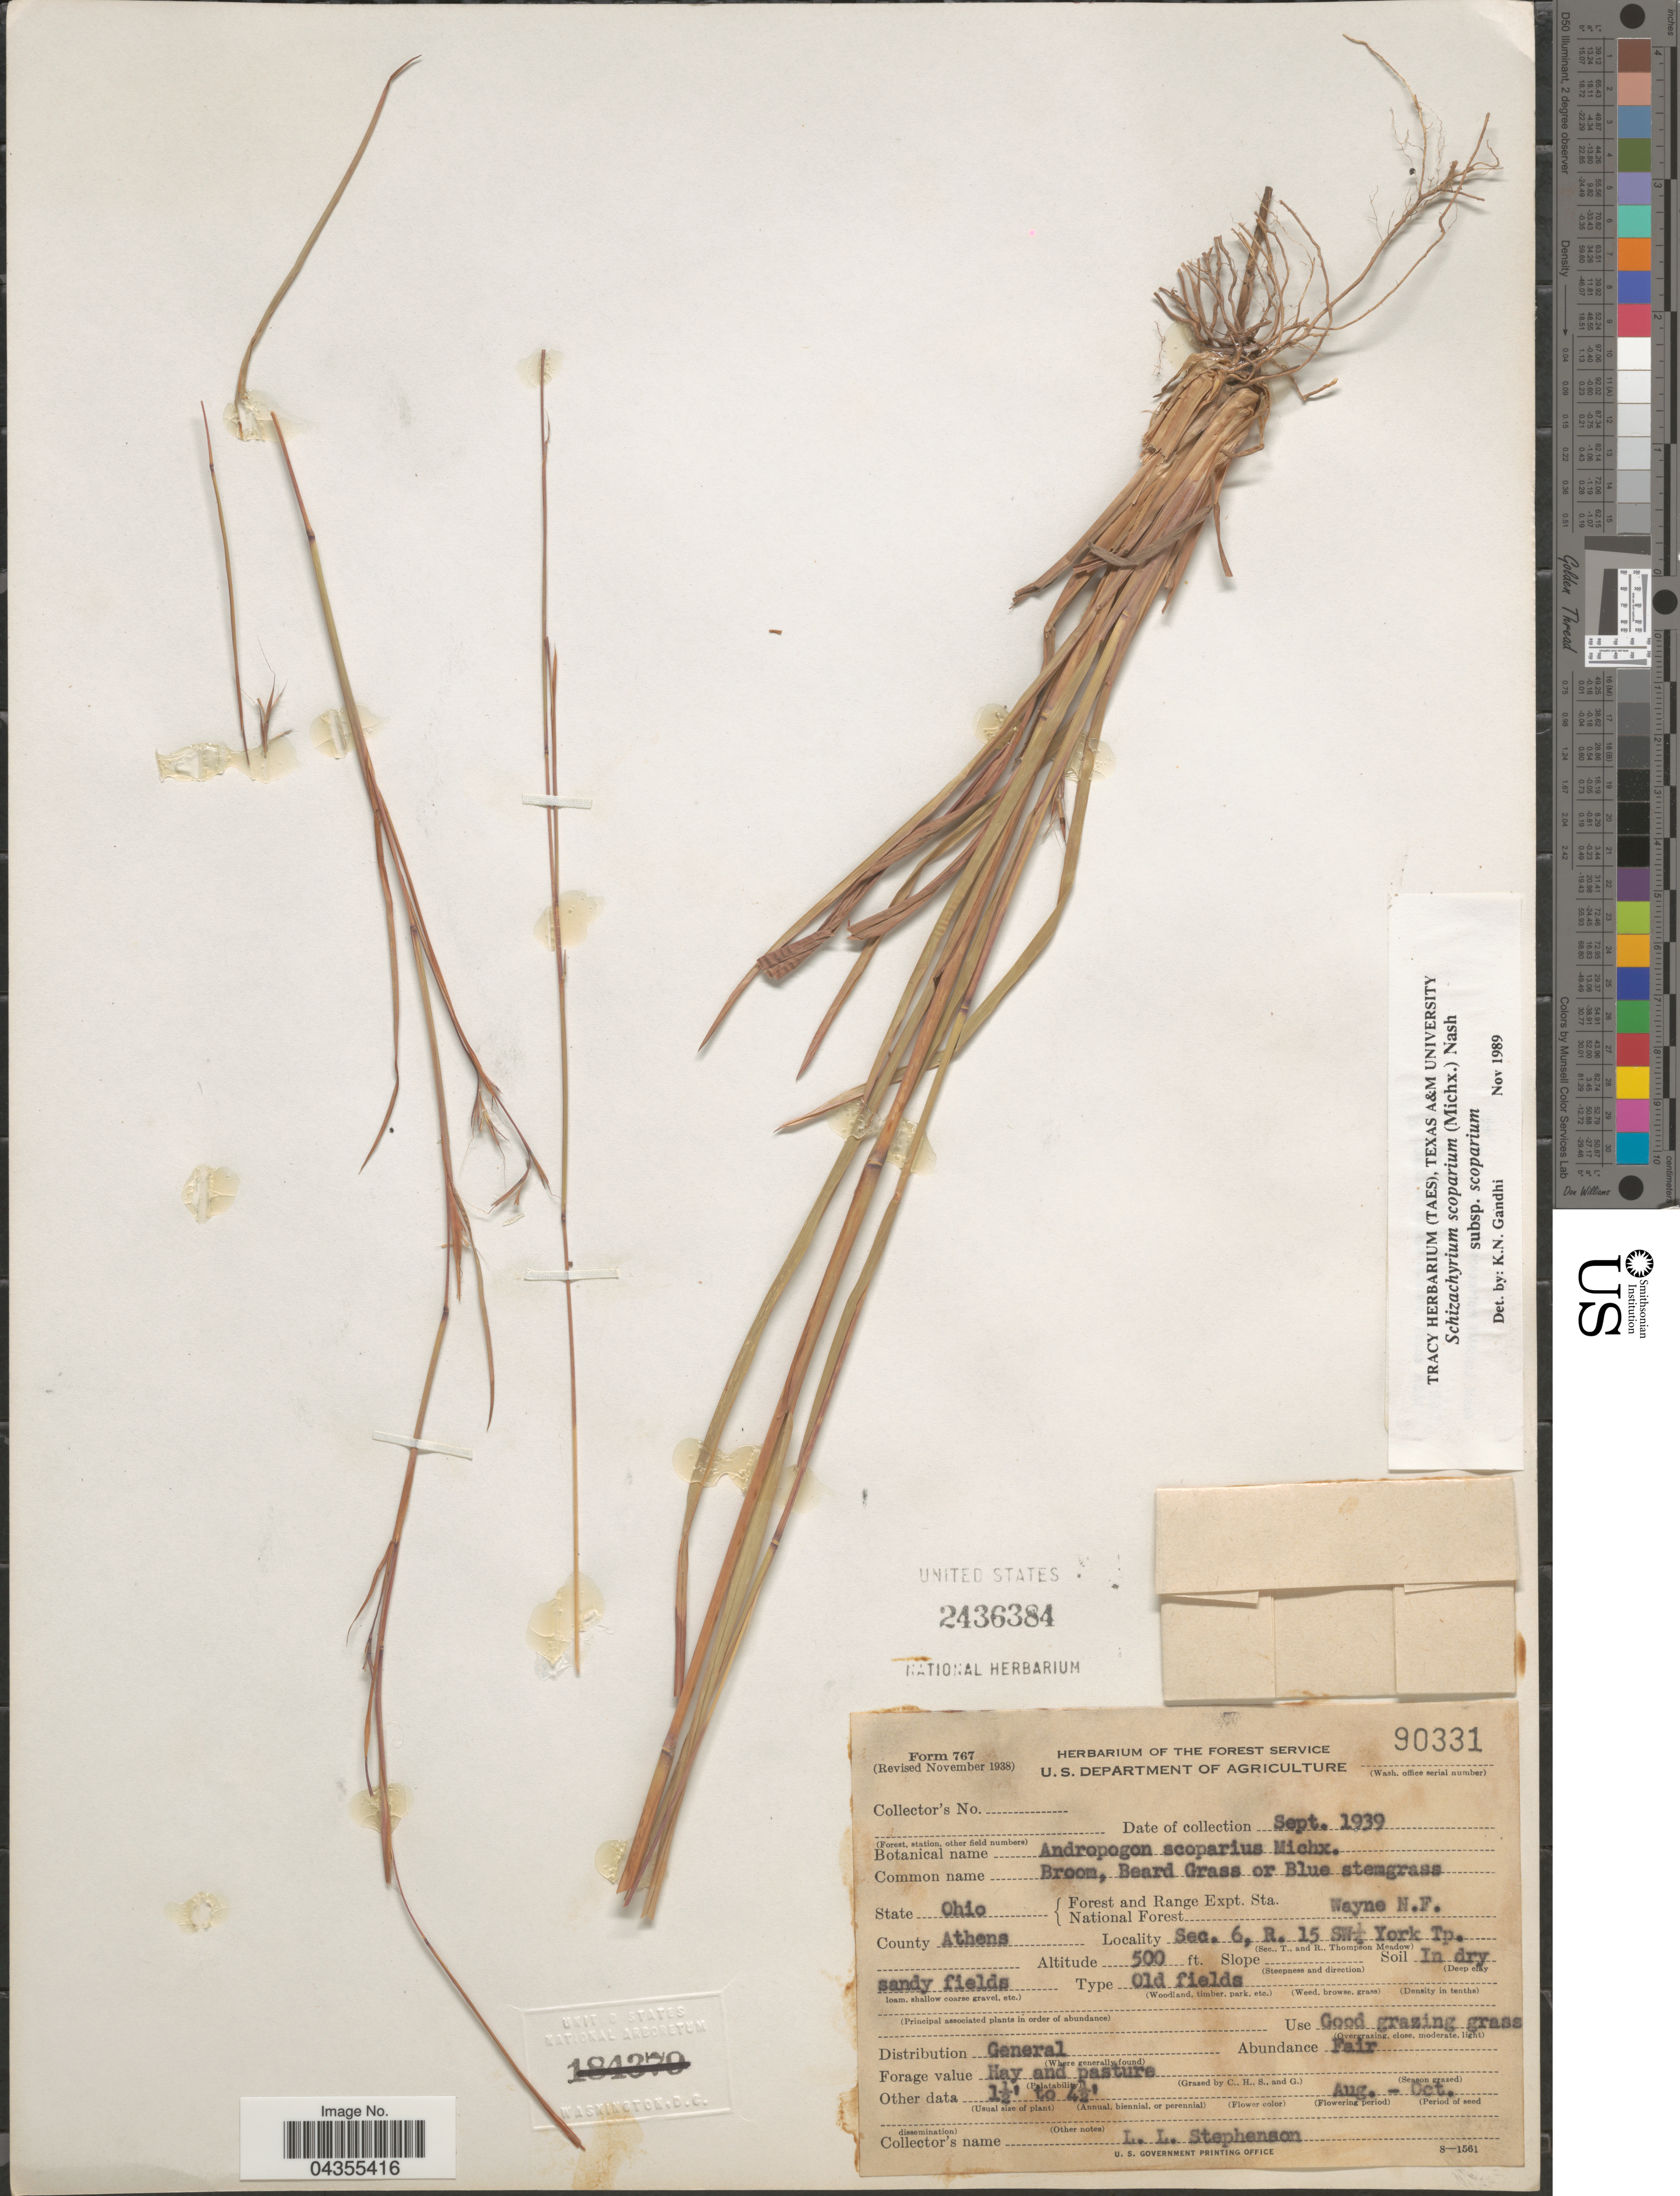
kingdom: Plantae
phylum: Tracheophyta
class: Liliopsida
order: Poales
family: Poaceae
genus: Schizachyrium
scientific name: Schizachyrium scoparium var. scoparium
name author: (Michx.) Nash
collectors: L. Stephenson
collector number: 90331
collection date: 1939-09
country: United States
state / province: Ohio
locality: Forest and Range Expt. Sta. National Forest. Wayne N. F. County Athens. Sec. 6, R. 15 SW¼ York Tp.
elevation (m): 152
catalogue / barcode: US 2436384